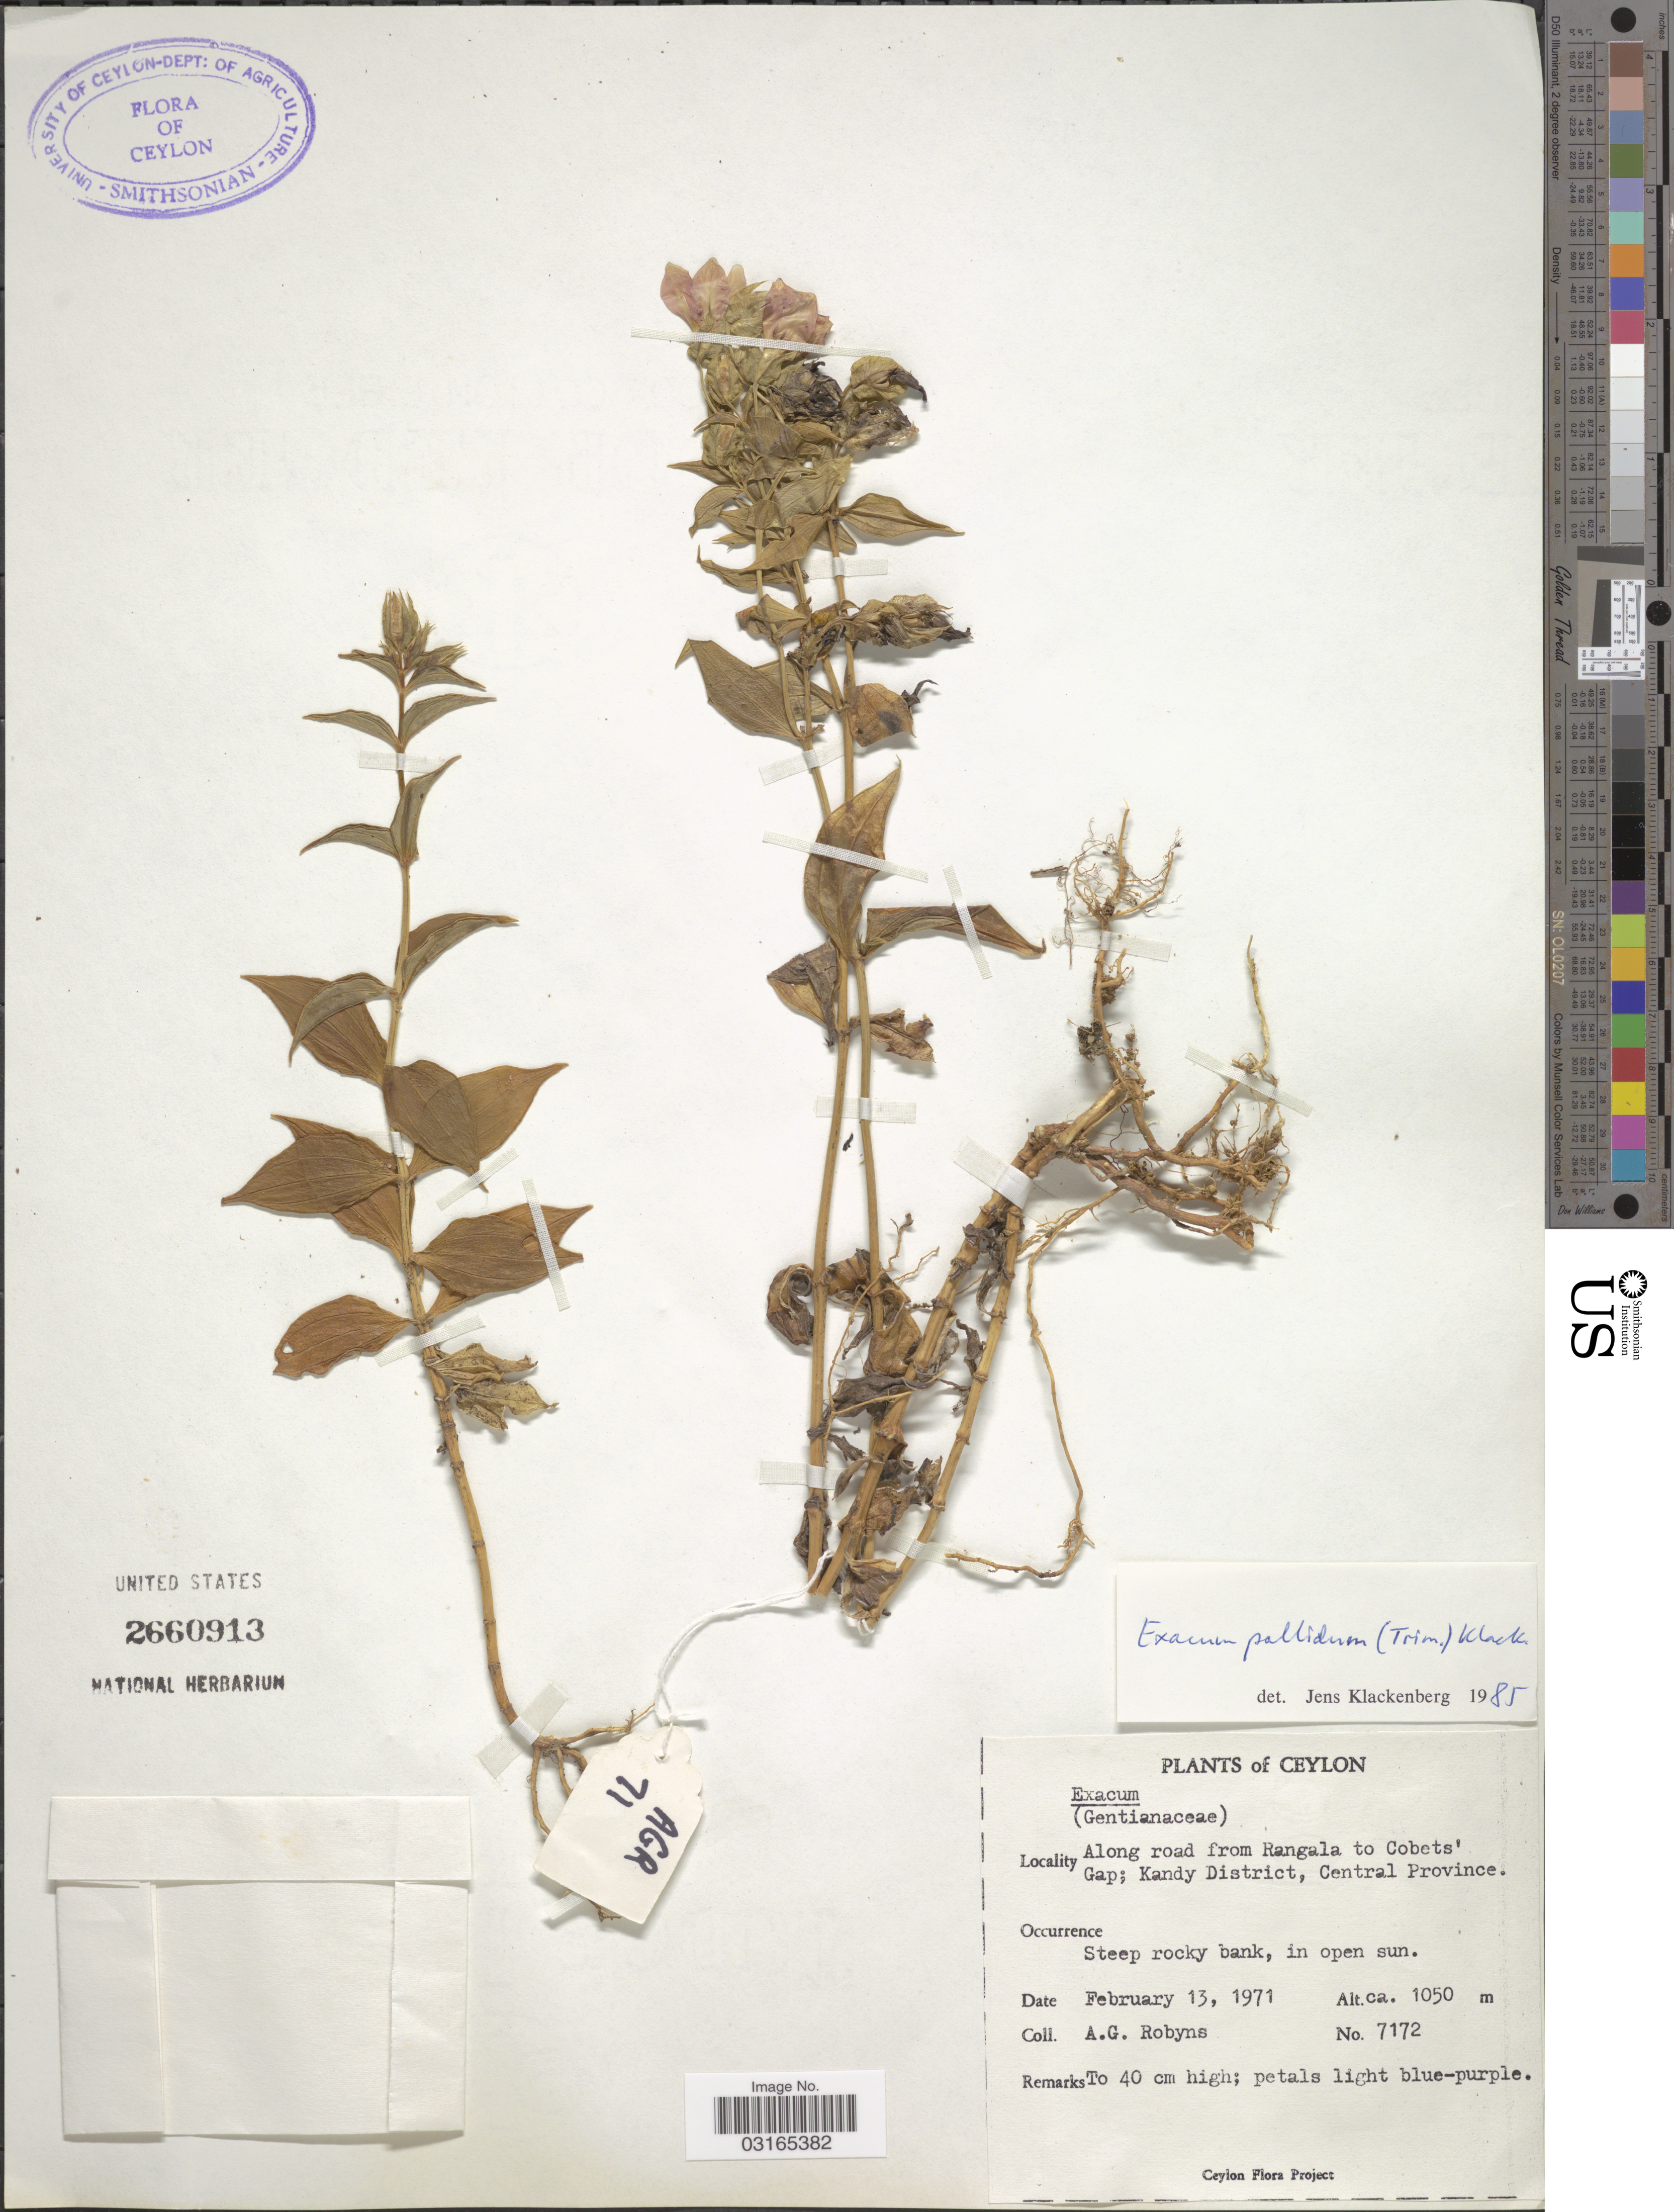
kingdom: Plantae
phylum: Tracheophyta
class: Magnoliopsida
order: Gentianales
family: Gentianaceae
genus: Exacum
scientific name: Exacum pallidum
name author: (Trimen) Klack.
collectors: A. G. Robyns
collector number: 7172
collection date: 1971-02-13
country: Sri Lanka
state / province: Central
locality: Ceylon. Along road from Rangala to Cobet's Gap; Kandy District.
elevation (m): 1050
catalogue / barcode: US 2660913